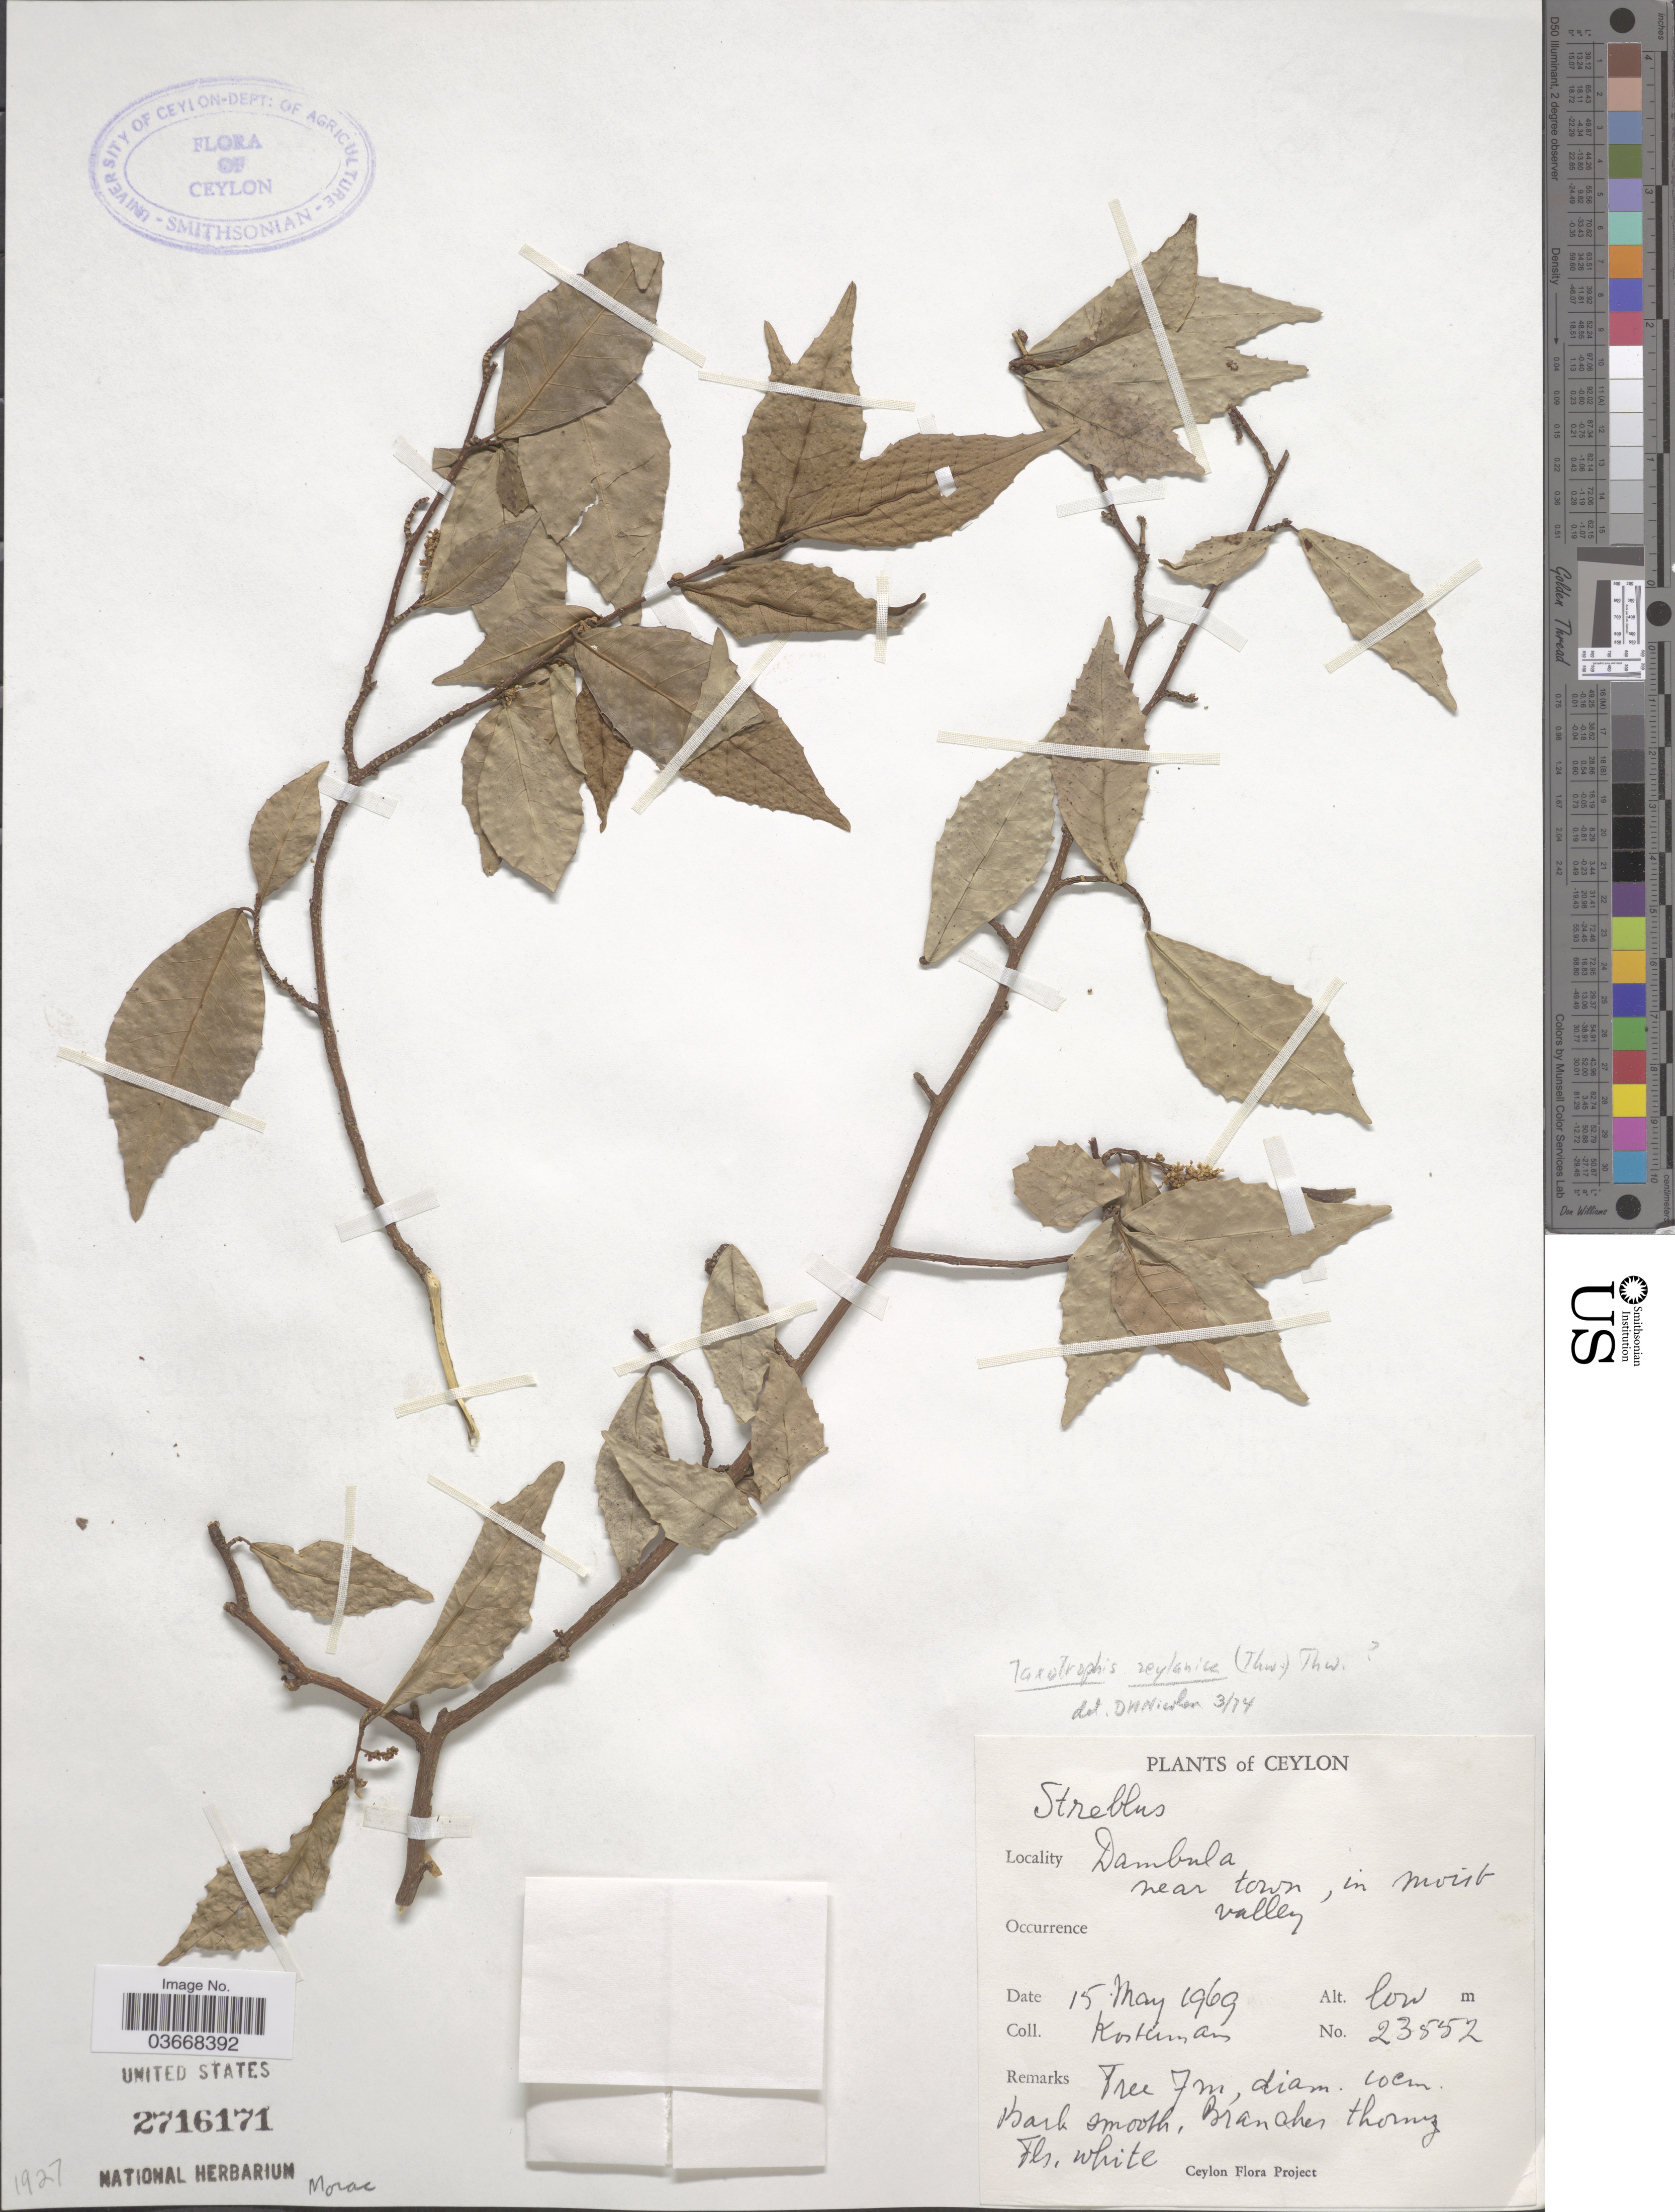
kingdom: Plantae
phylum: Tracheophyta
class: Magnoliopsida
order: Rosales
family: Moraceae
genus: Taxotrophis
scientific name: Taxotrophis zeylanica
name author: (Thwaites) Thwaites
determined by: Nicolson, Alice C.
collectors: Kostermans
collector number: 23552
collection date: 1969-05-15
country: Sri Lanka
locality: Ceylon. Dambula near town, in moist valley.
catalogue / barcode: US 2716171